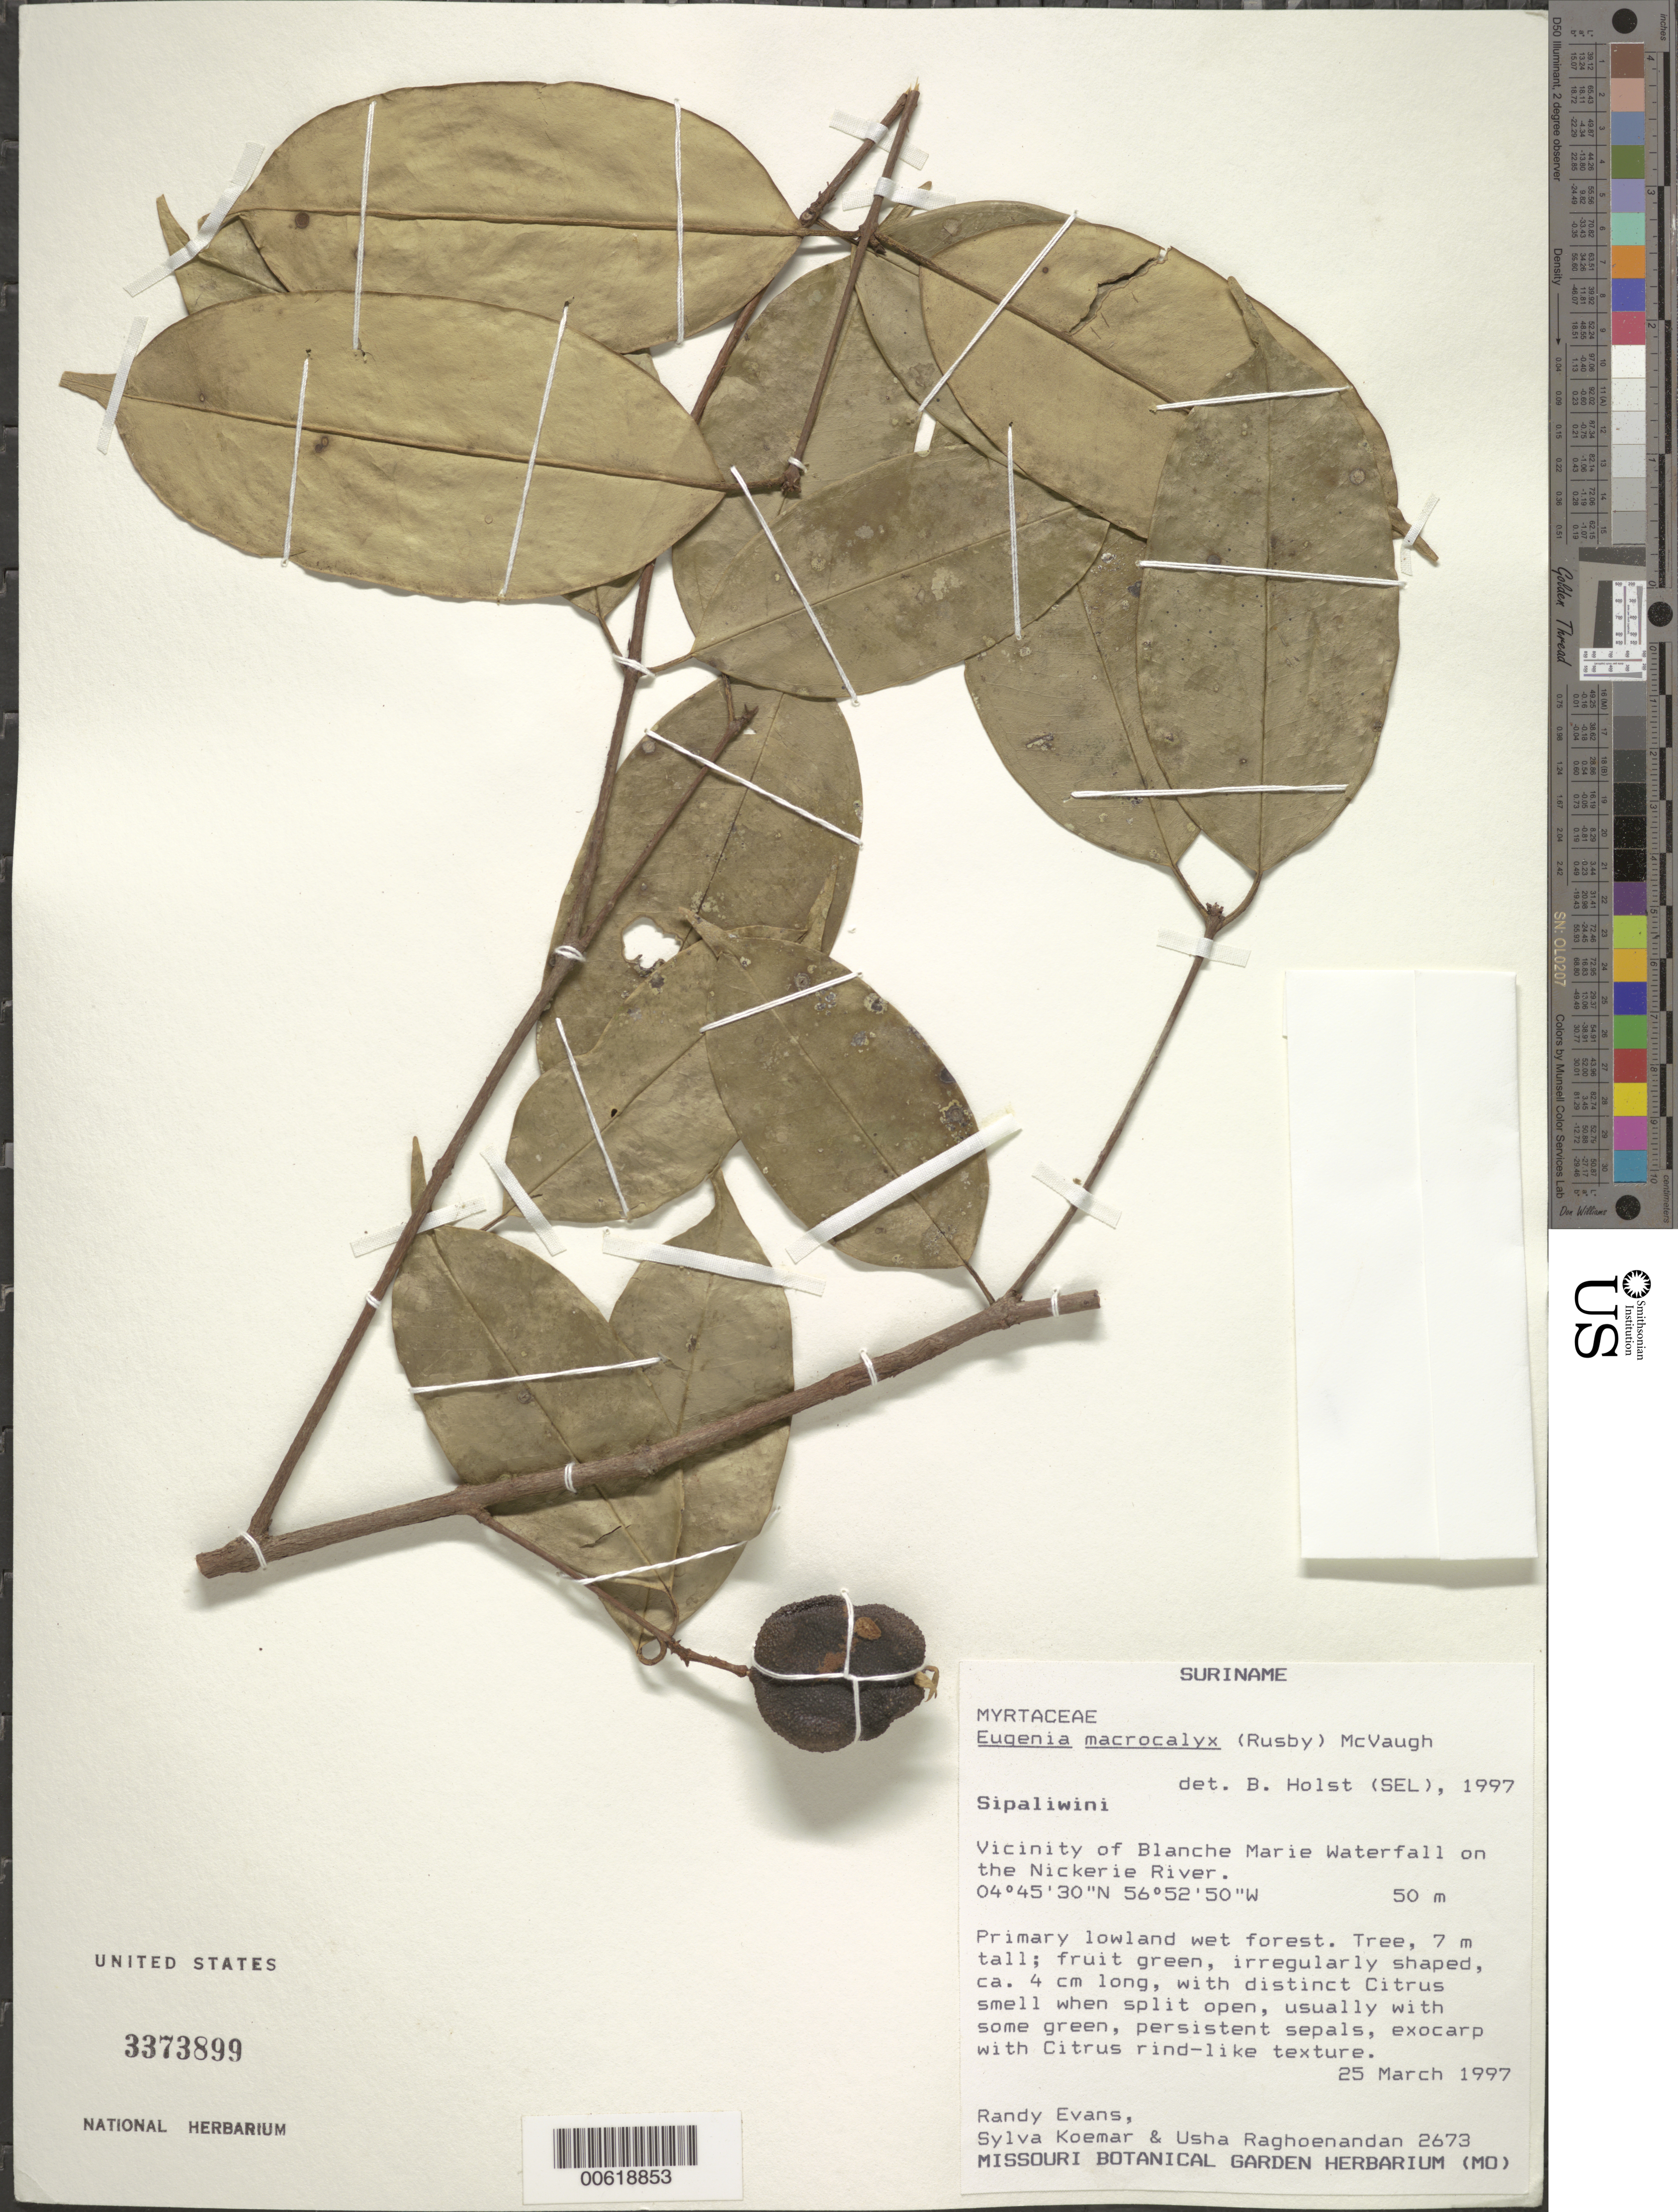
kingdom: Plantae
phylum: Tracheophyta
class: Magnoliopsida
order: Myrtales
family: Myrtaceae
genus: Eugenia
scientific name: Eugenia wentii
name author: Amshoff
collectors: R. Evans, S. Koemar & U. Raghoenandan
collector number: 2673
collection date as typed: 25-Mar-97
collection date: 1997-03-25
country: Suriname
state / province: Sipaliwini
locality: Blanche Marie Waterfall, vic., on Nickerie R.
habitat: Primary lowland wet forest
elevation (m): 50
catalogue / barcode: US 3373899